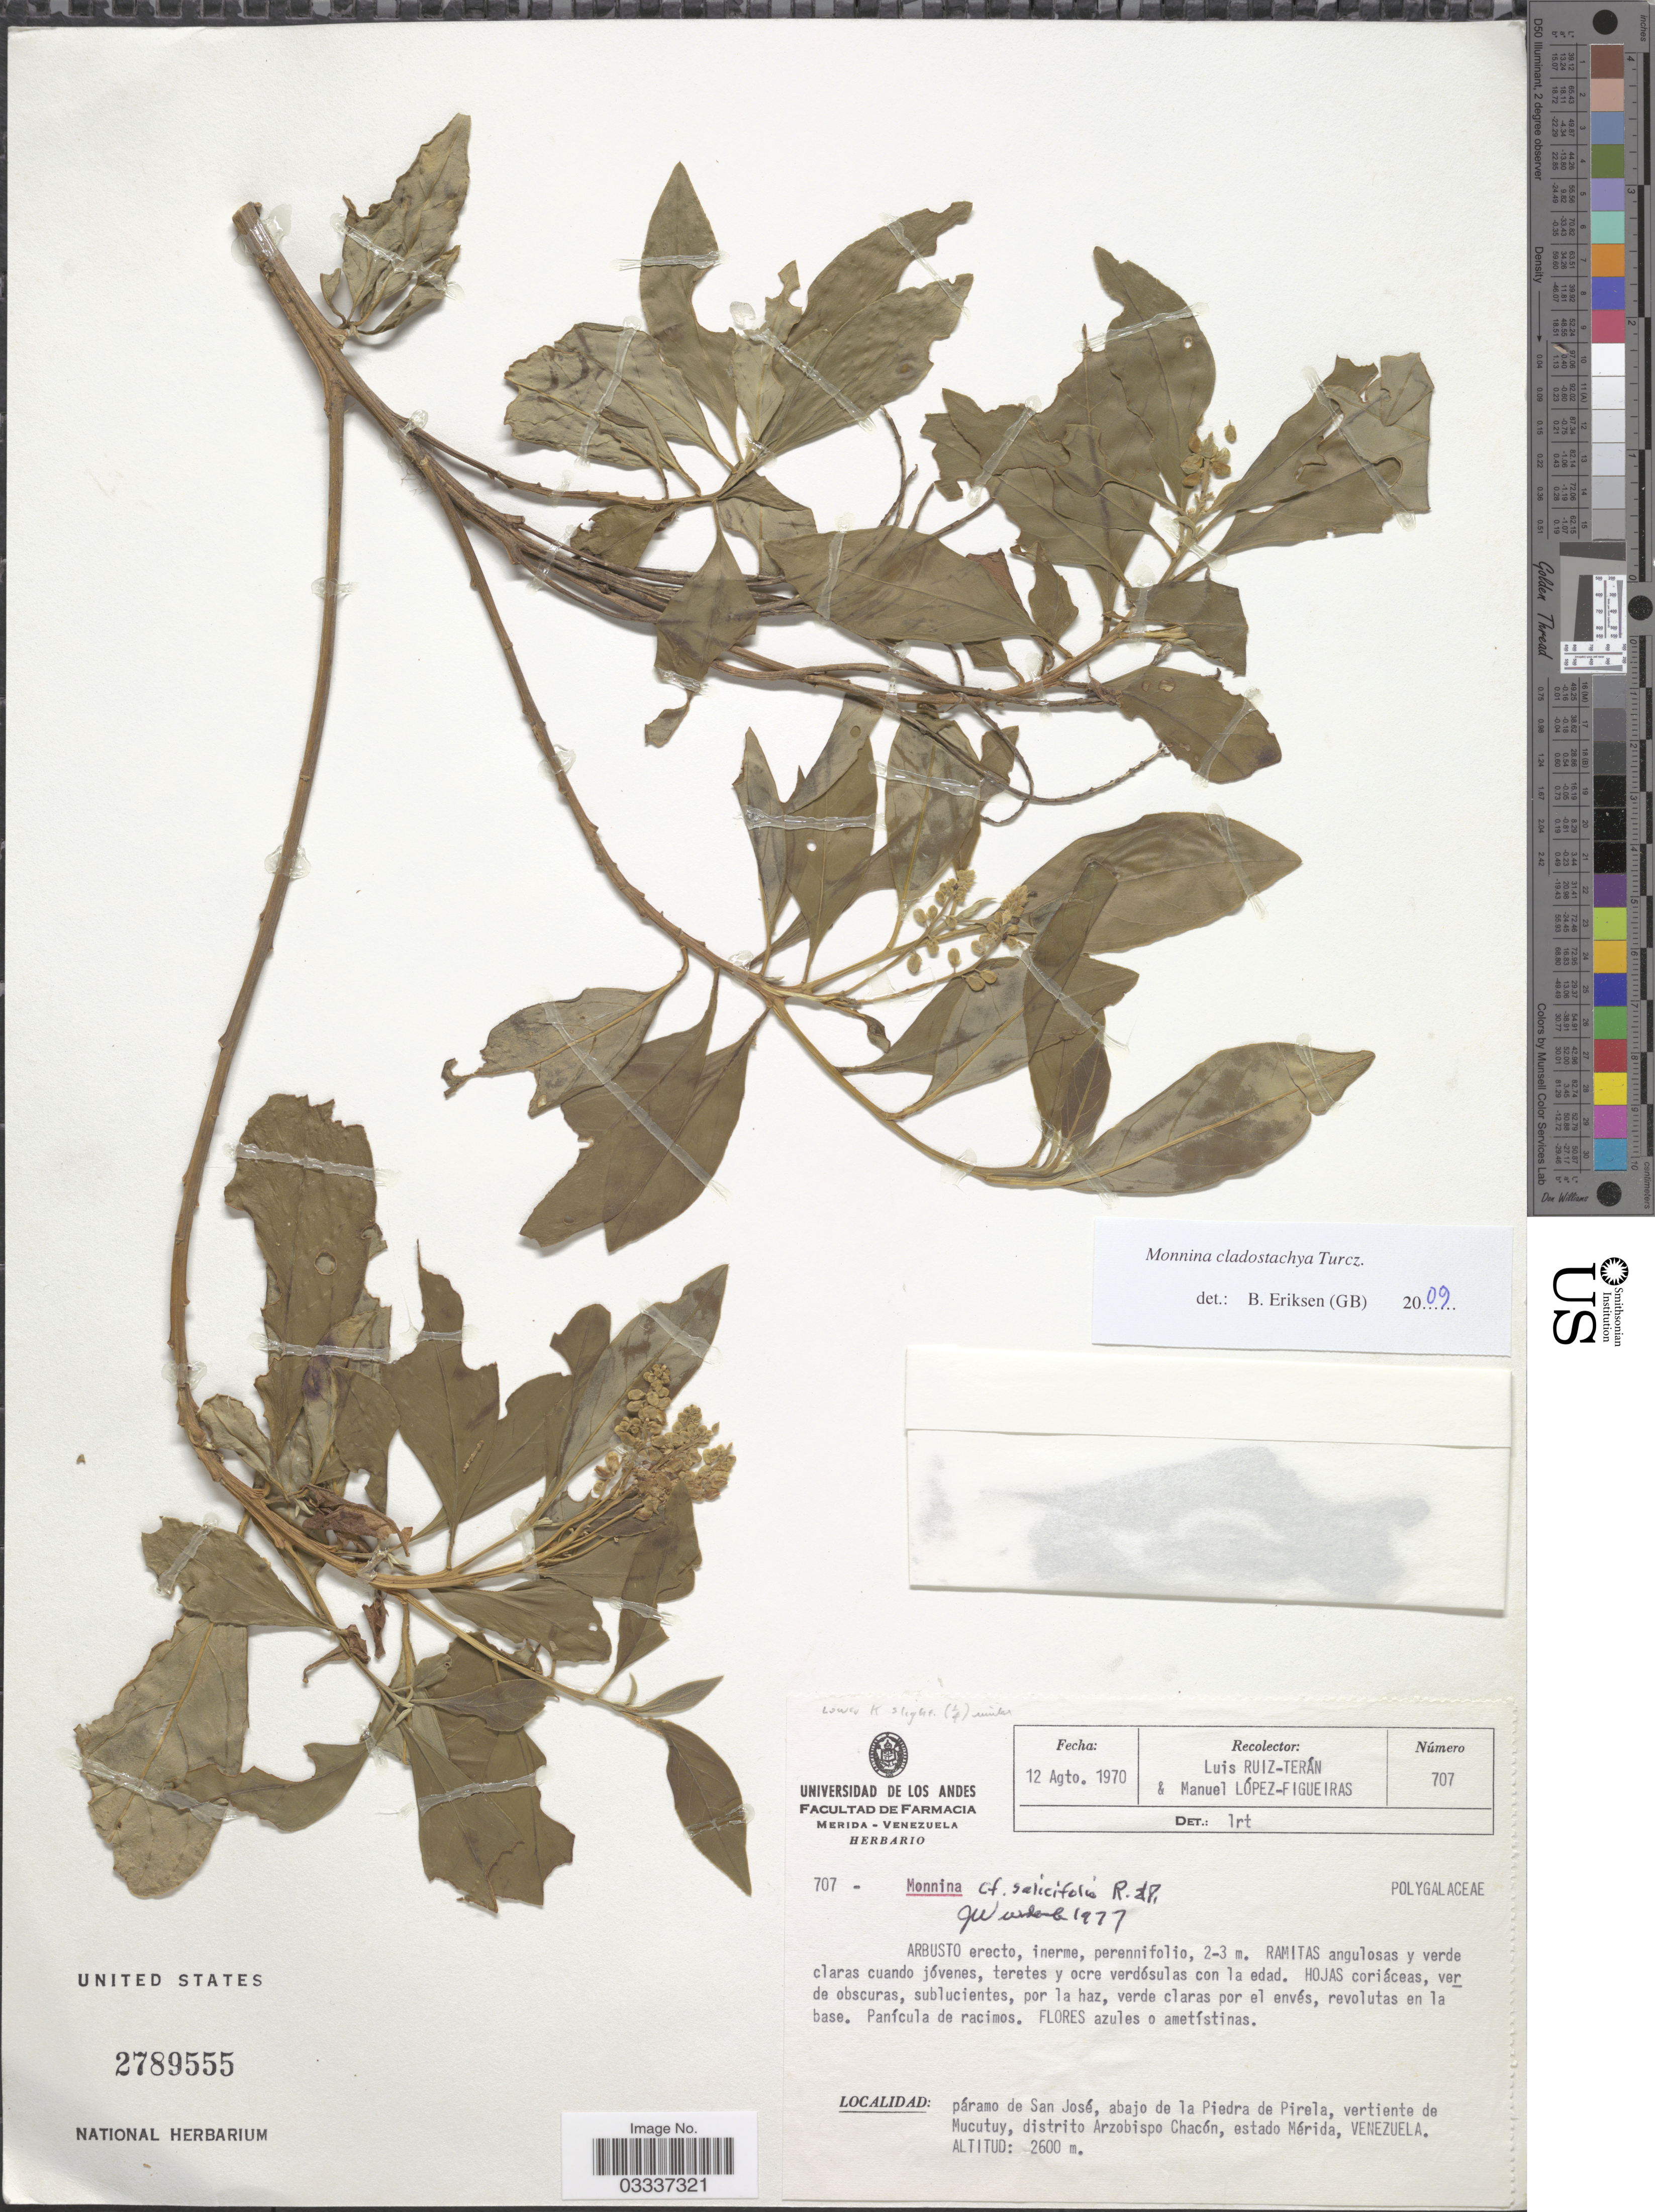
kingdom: Plantae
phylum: Tracheophyta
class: Magnoliopsida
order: Fabales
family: Polygalaceae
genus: Monnina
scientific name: Monnina cladostachya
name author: Turcz.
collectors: L. Teran & M. López Figueiras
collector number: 707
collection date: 1970-08-12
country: Venezuela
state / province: Mérida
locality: Páramo de San José, abajo de la Piedra de Pirela, vertiente de Mucutuy, distrito Arzobispo Chacón.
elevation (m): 2600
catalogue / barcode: US 2789555